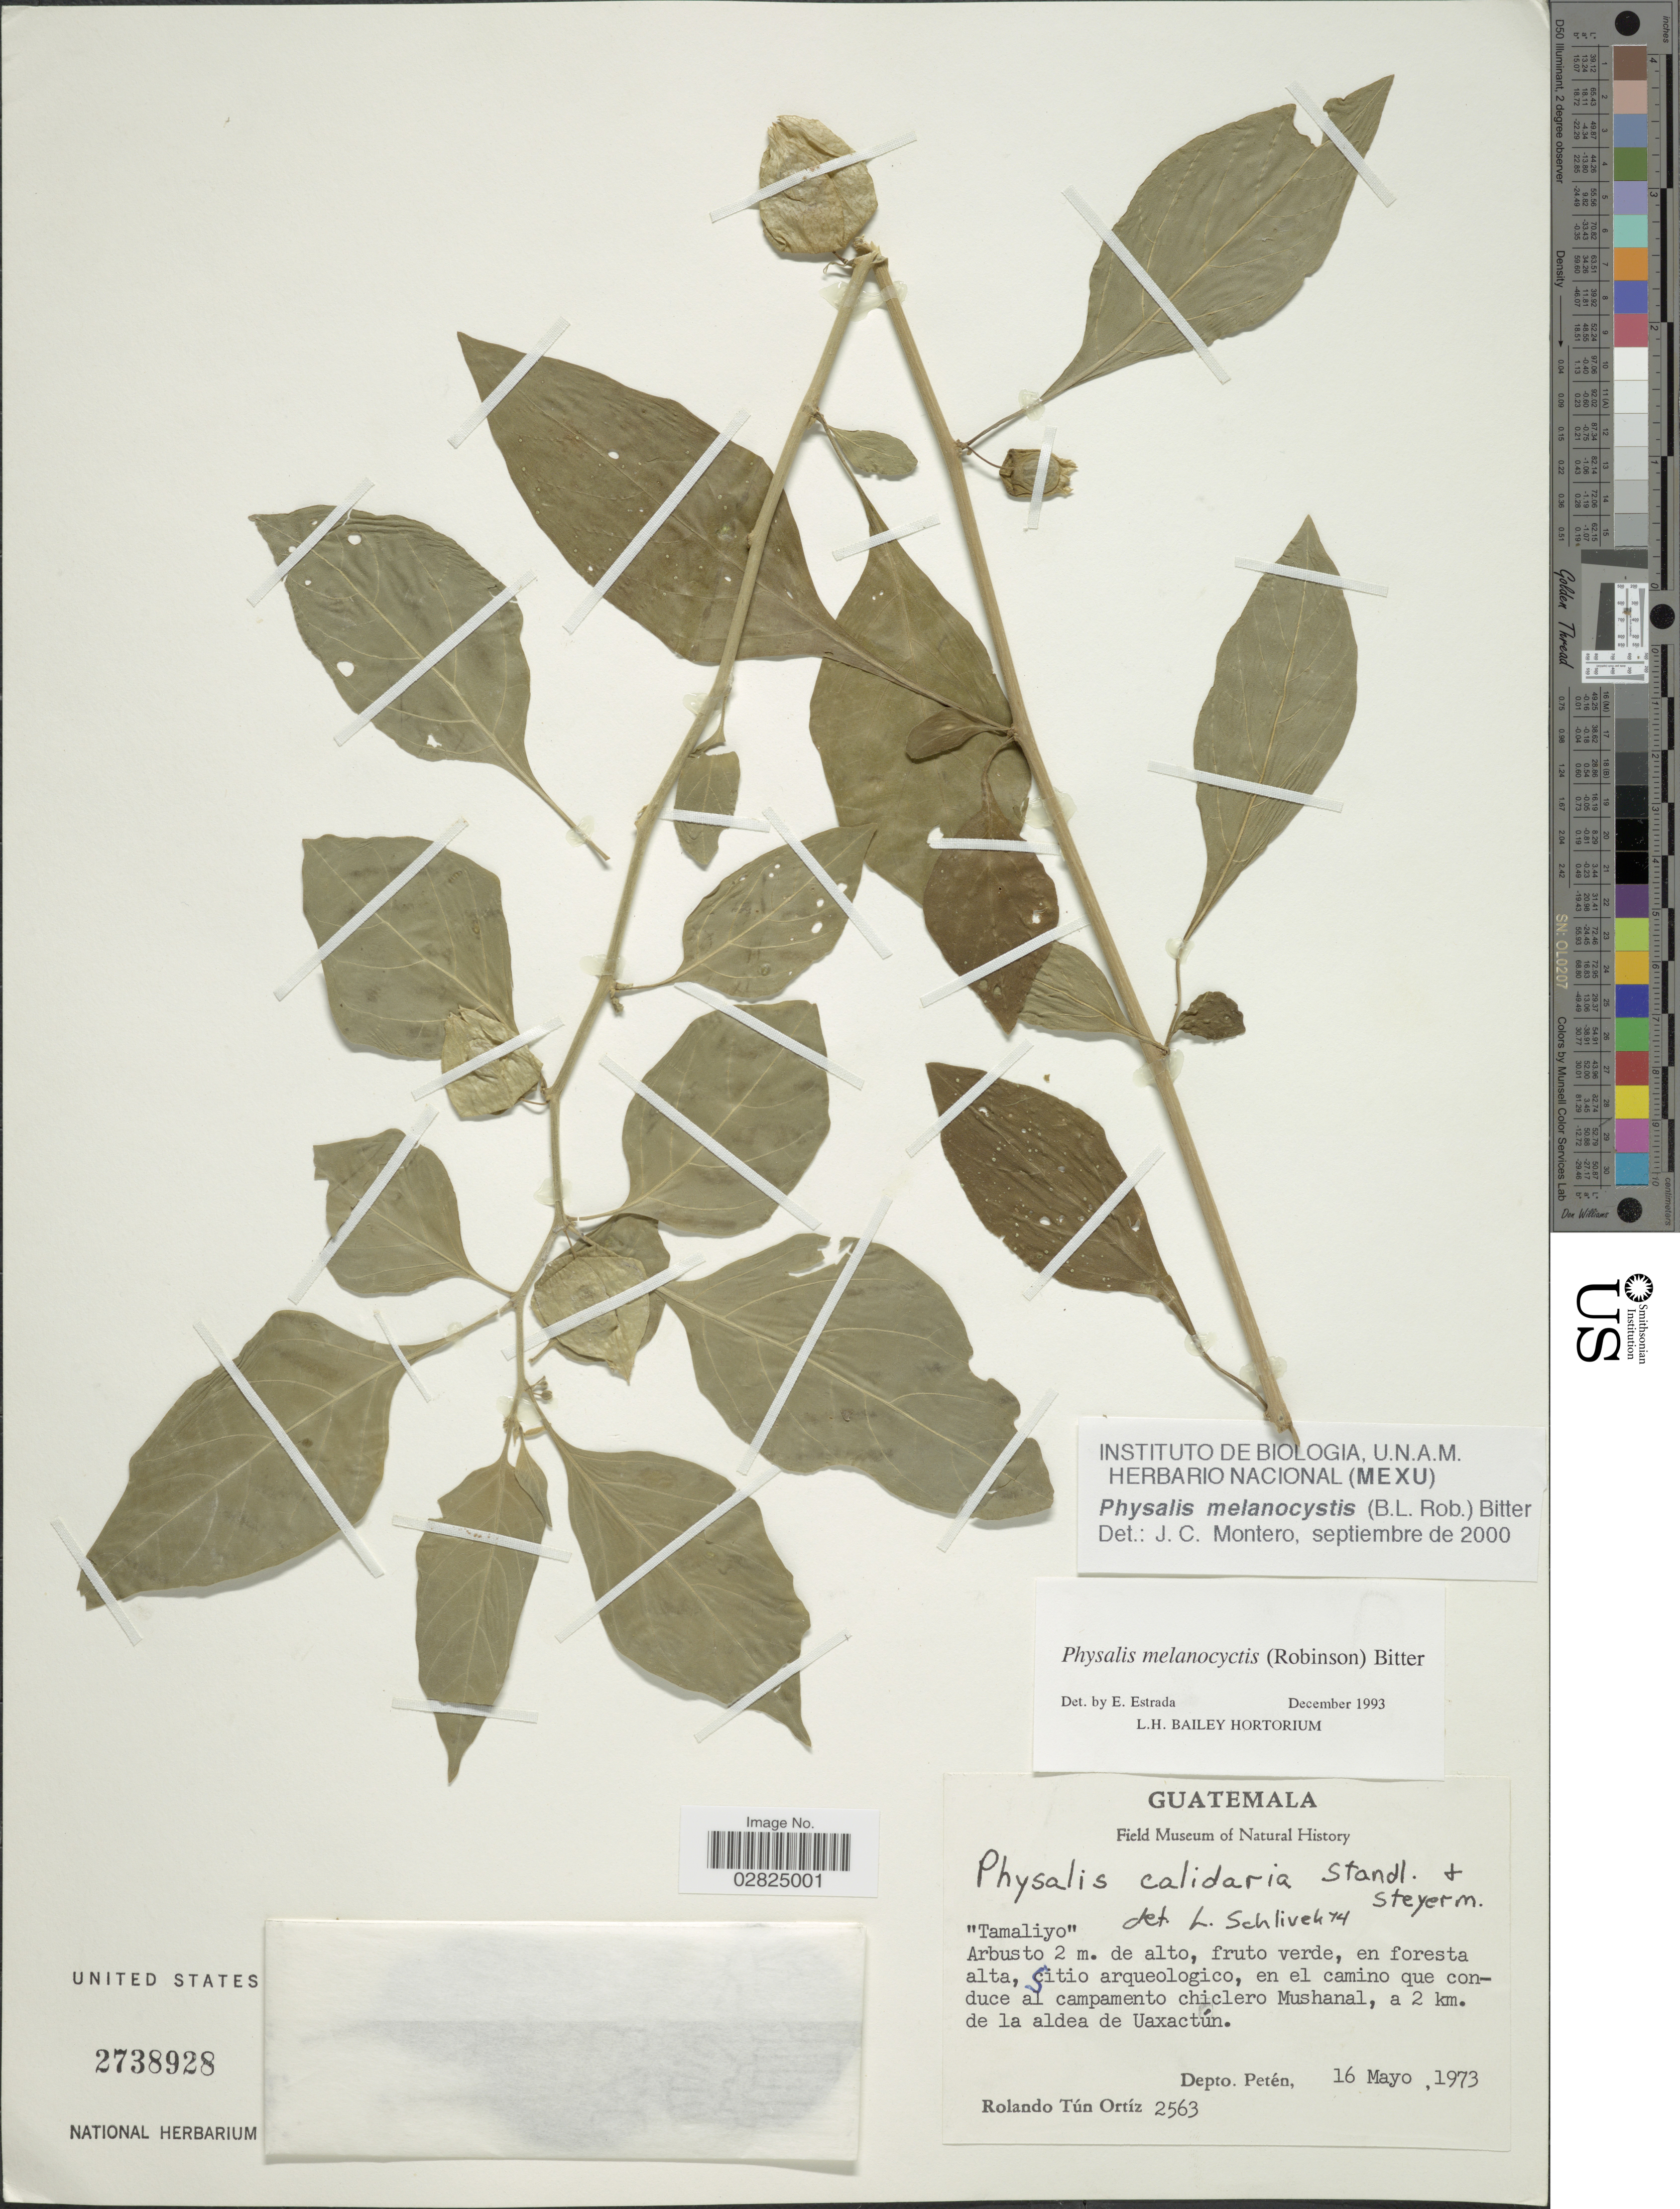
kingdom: Plantae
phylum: Tracheophyta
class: Magnoliopsida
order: Solanales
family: Solanaceae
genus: Physalis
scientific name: Physalis melanocystis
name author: (B.L. Rob.) Bitter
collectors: R. T. Ortíz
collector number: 2563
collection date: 1973-05-16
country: Guatemala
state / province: El Petén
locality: En el camino que conduce al campamento chiclero Mushanal, a 2 km. de la aldea de Uaxactún. Depto. Péten.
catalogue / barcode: US 2738928